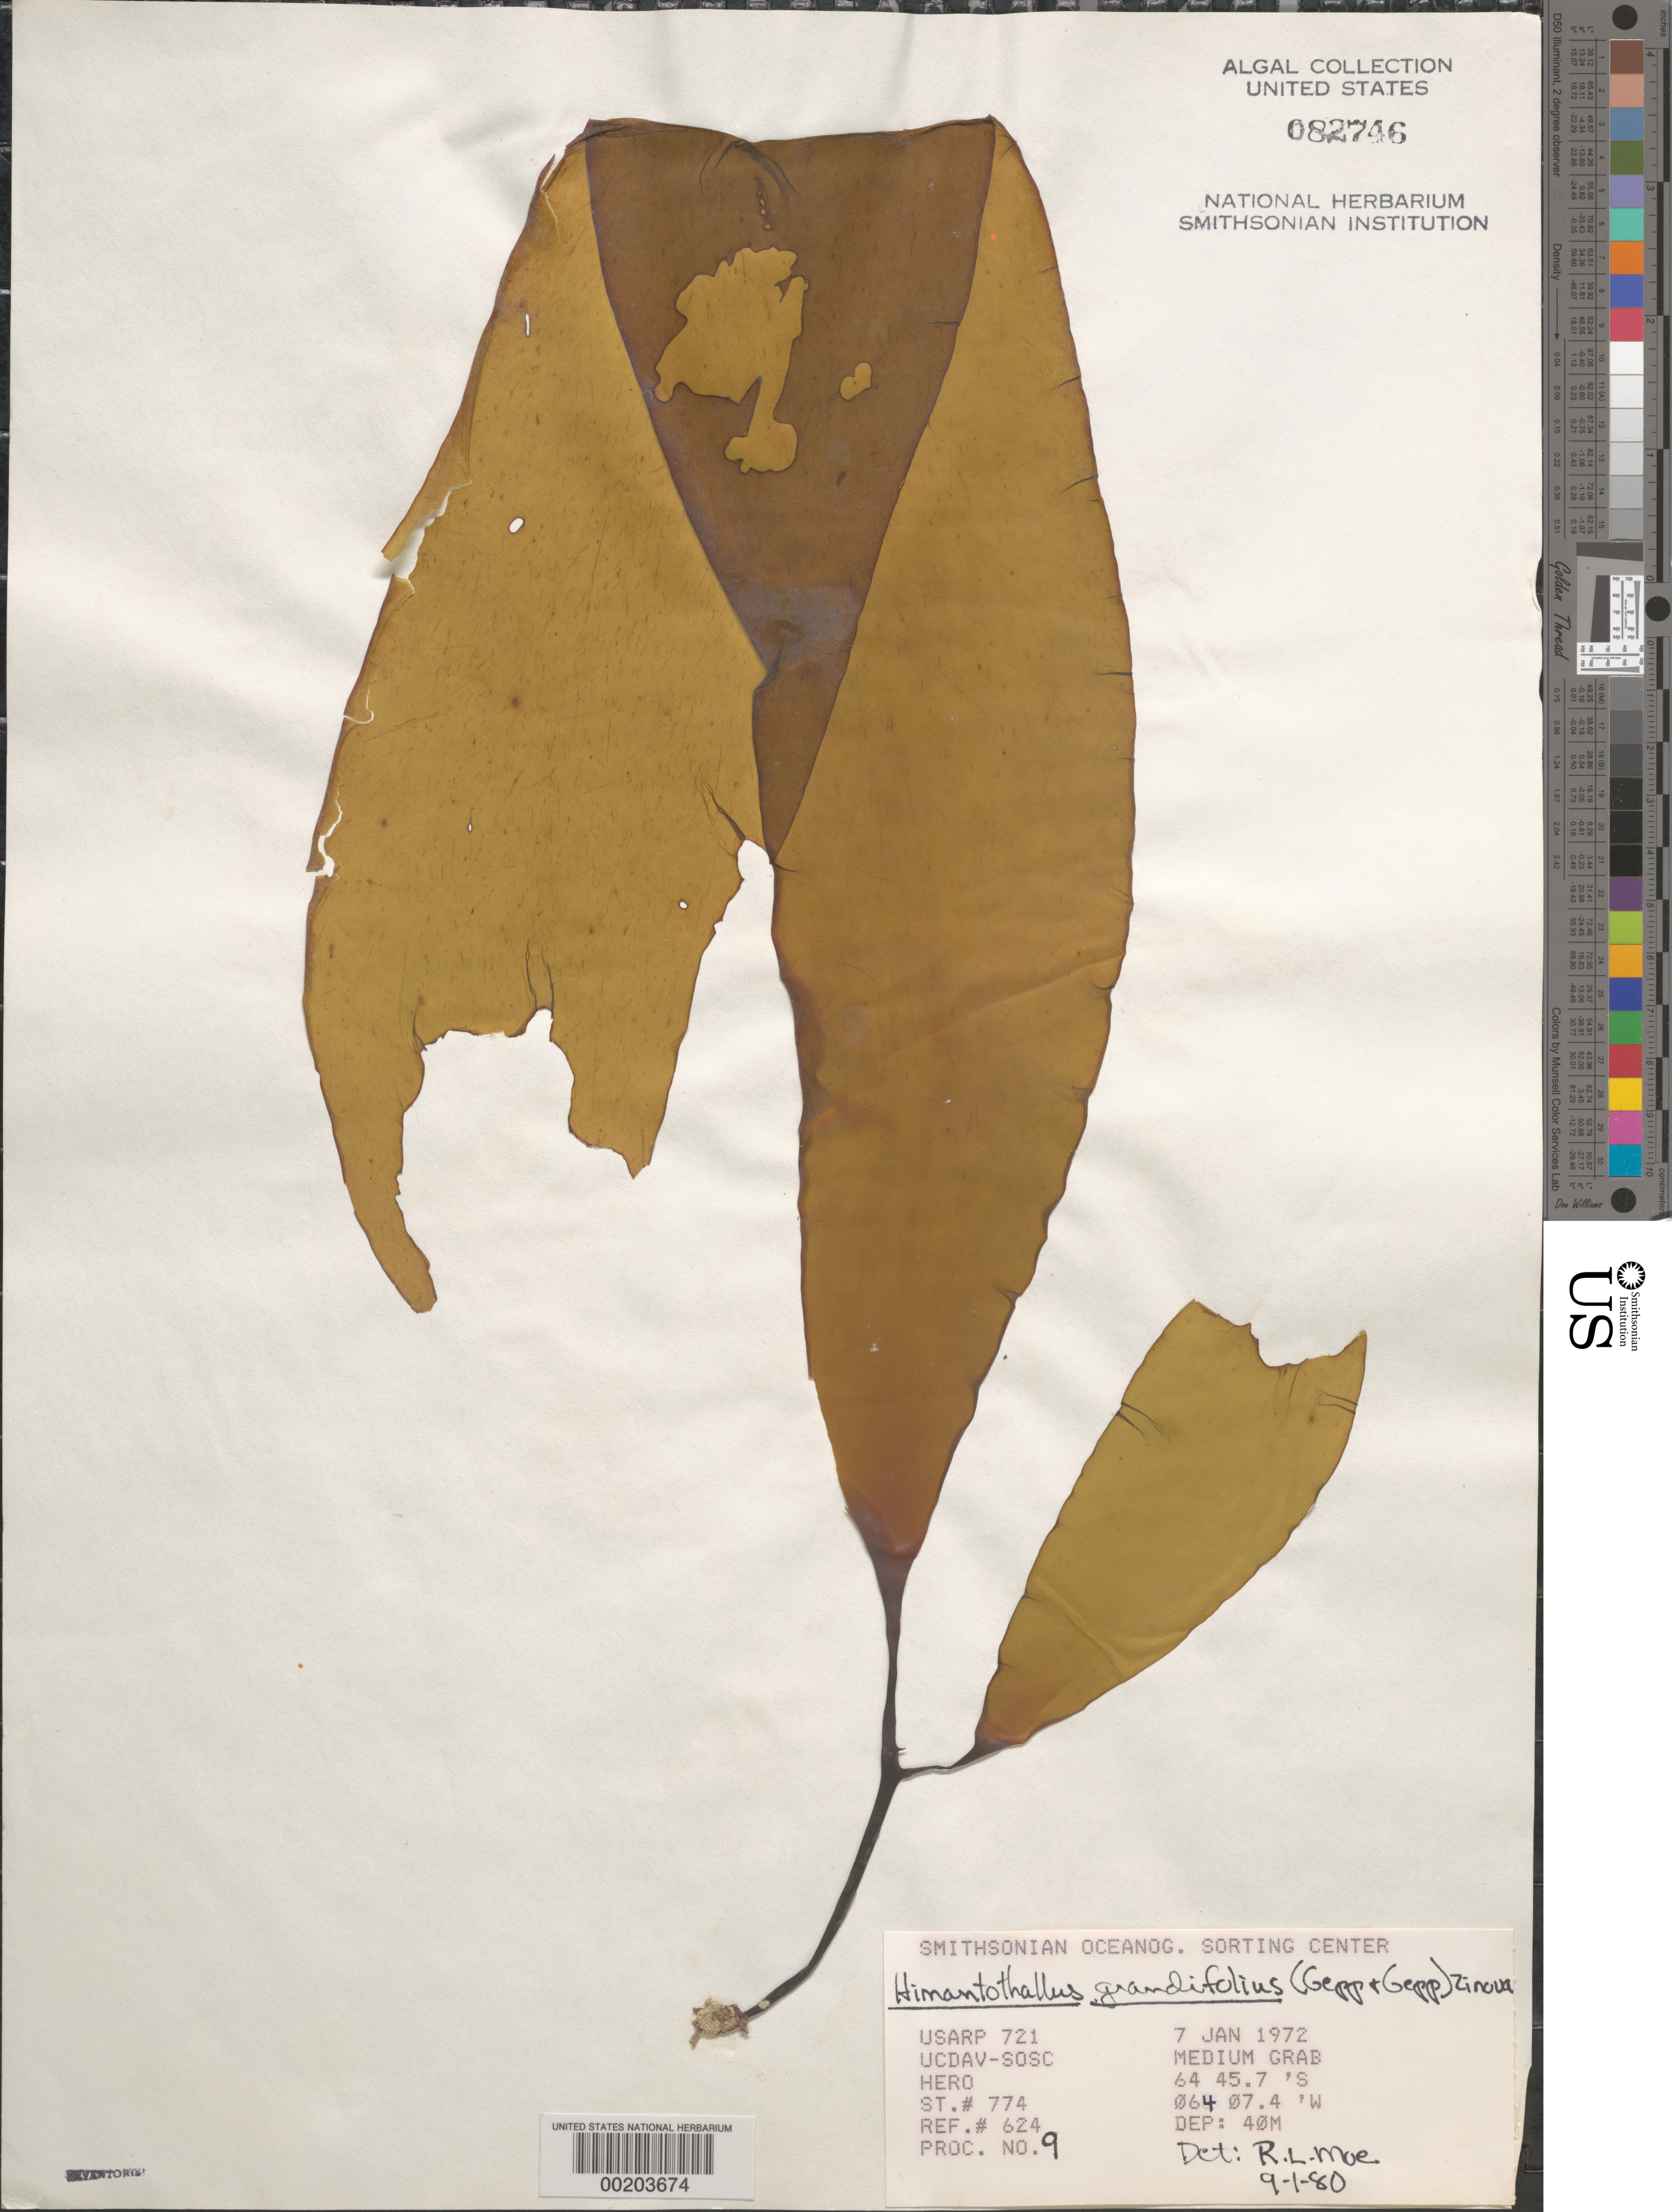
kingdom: Chromista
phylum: Ochrophyta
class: Phaeophyceae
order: Desmarestiales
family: Desmarestiaceae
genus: Himantothallus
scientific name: Himantothallus grandifolius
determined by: Moe, R. L.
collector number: Station 774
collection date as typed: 07 Jan 1972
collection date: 1972-01-07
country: Antarctica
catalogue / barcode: US 82746